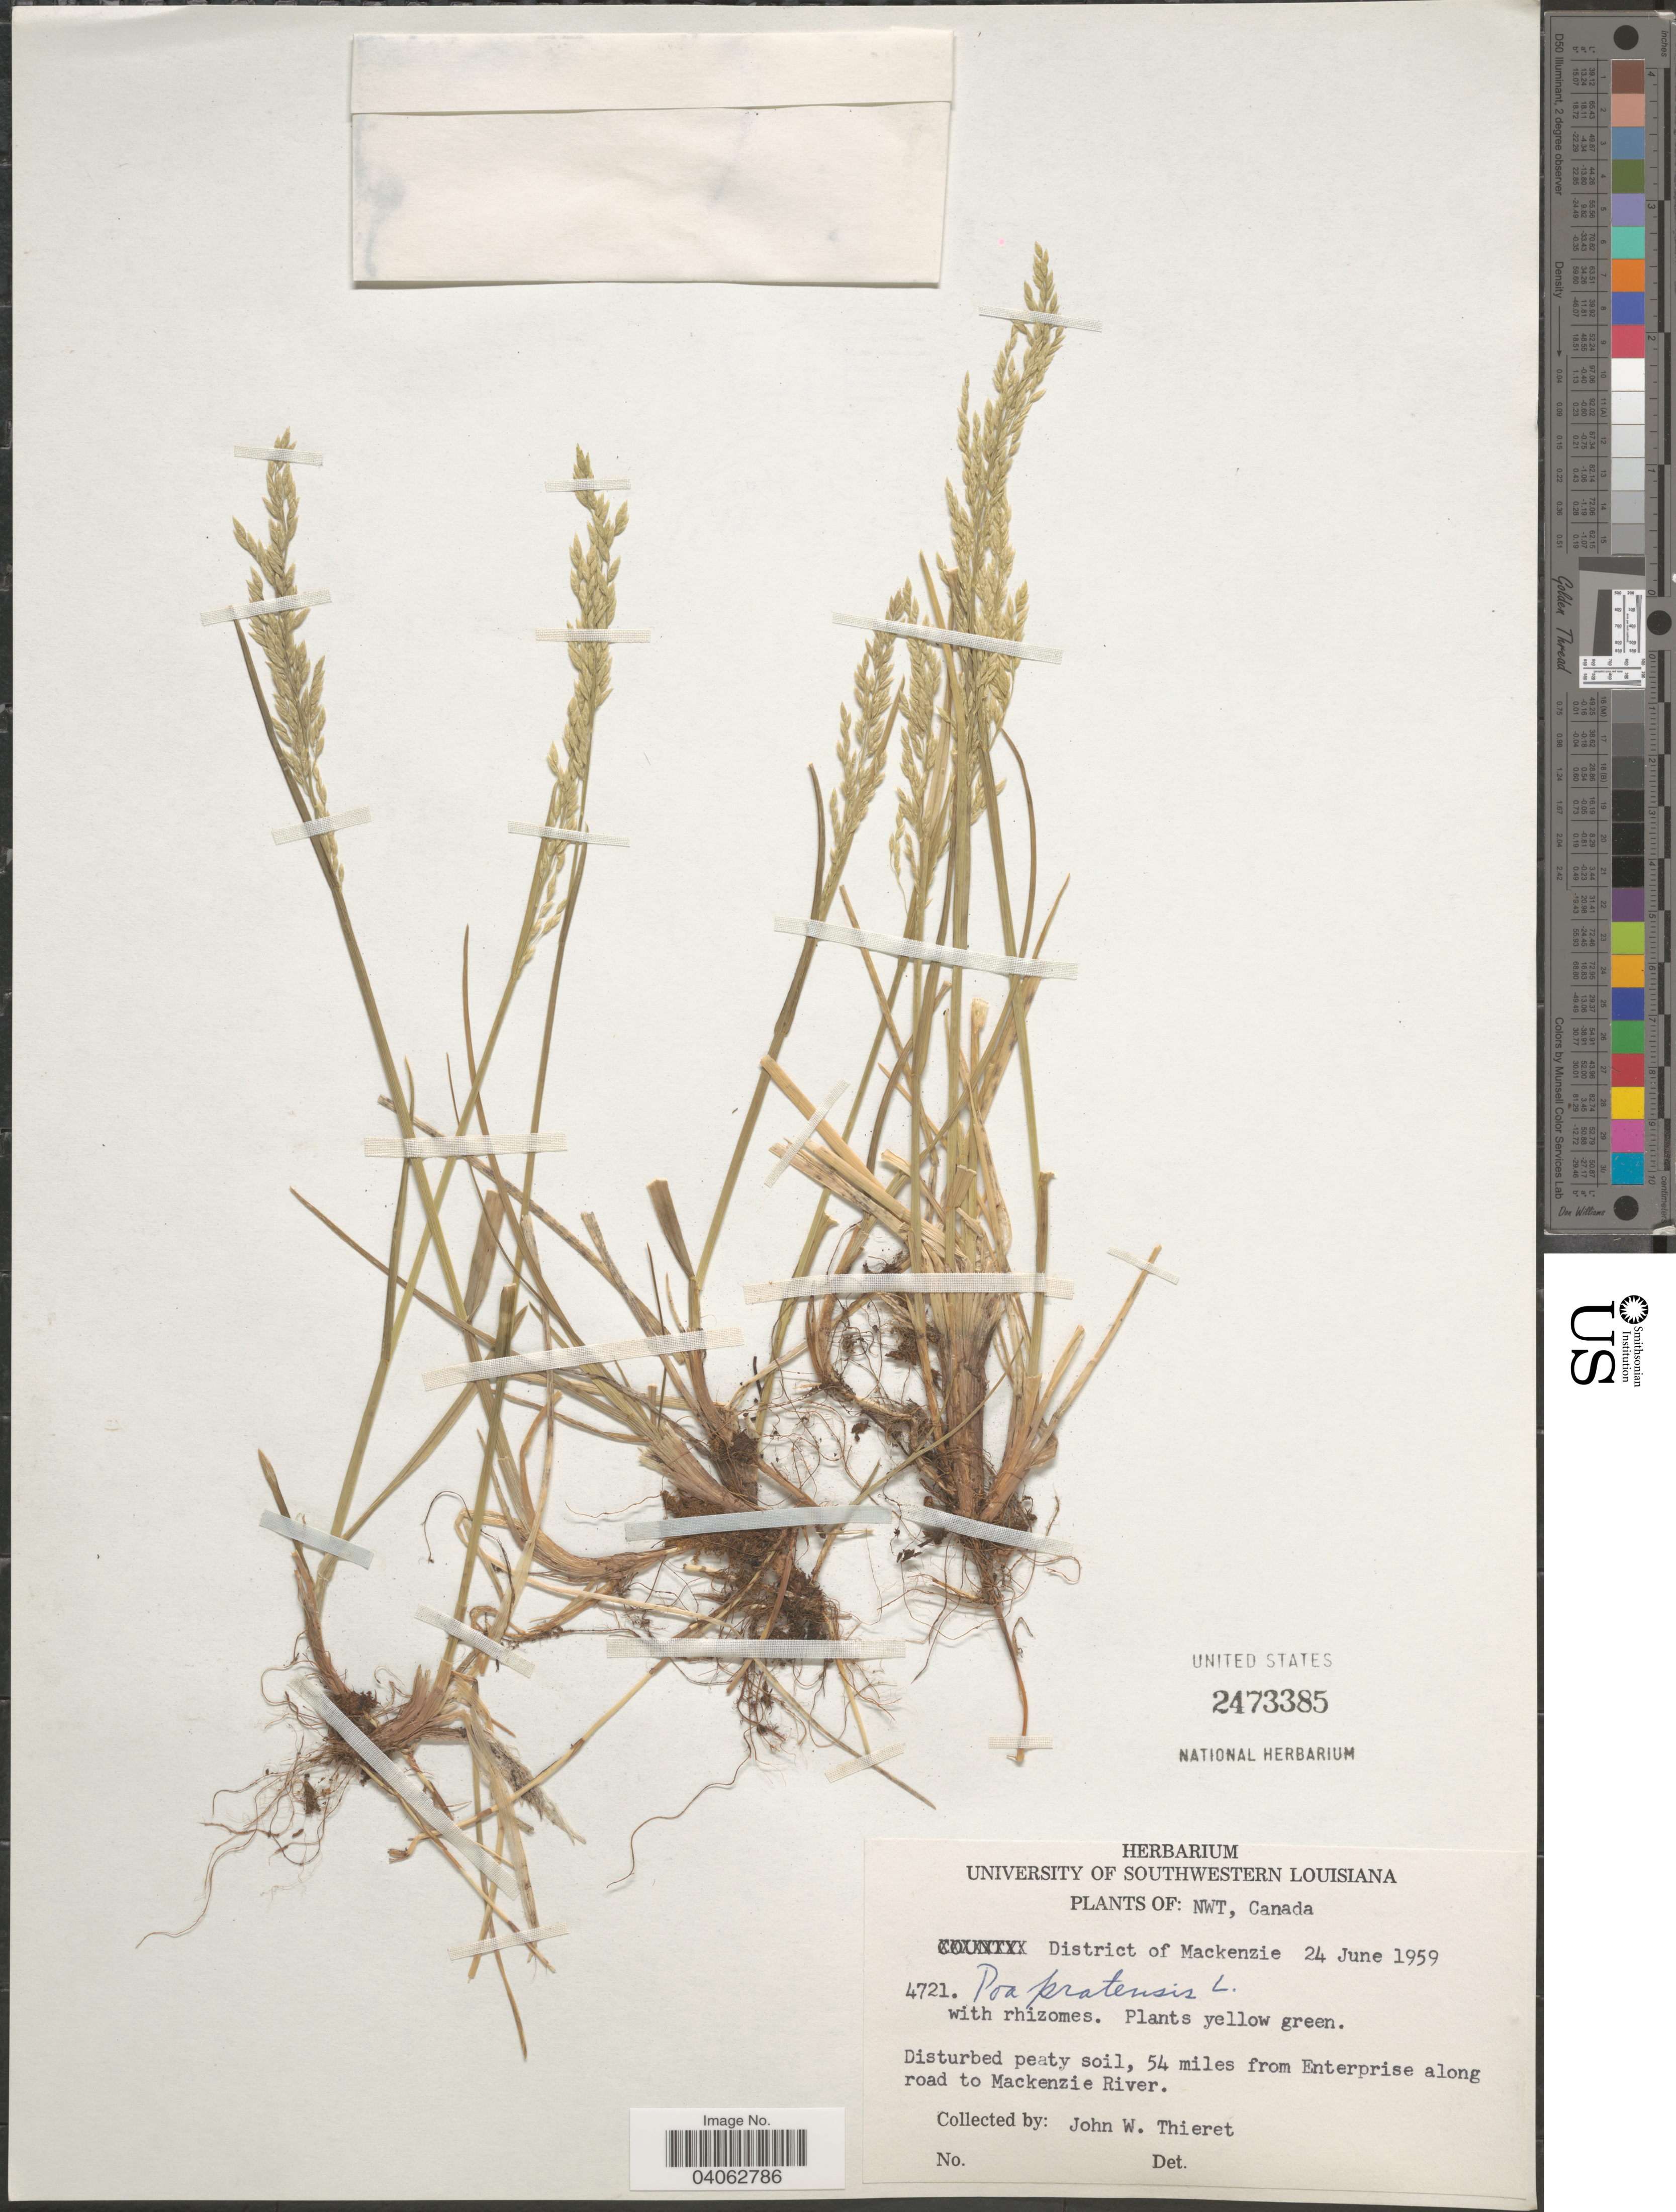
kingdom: Plantae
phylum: Tracheophyta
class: Liliopsida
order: Poales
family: Poaceae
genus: Poa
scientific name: Poa pratensis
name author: L.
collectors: J. W. Thieret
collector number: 4721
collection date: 1959-06-24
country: Canada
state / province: Northwest Territories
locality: District of Mackenzie. 54 miles from Enterprise along the Mackenzie River.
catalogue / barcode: US 2473385